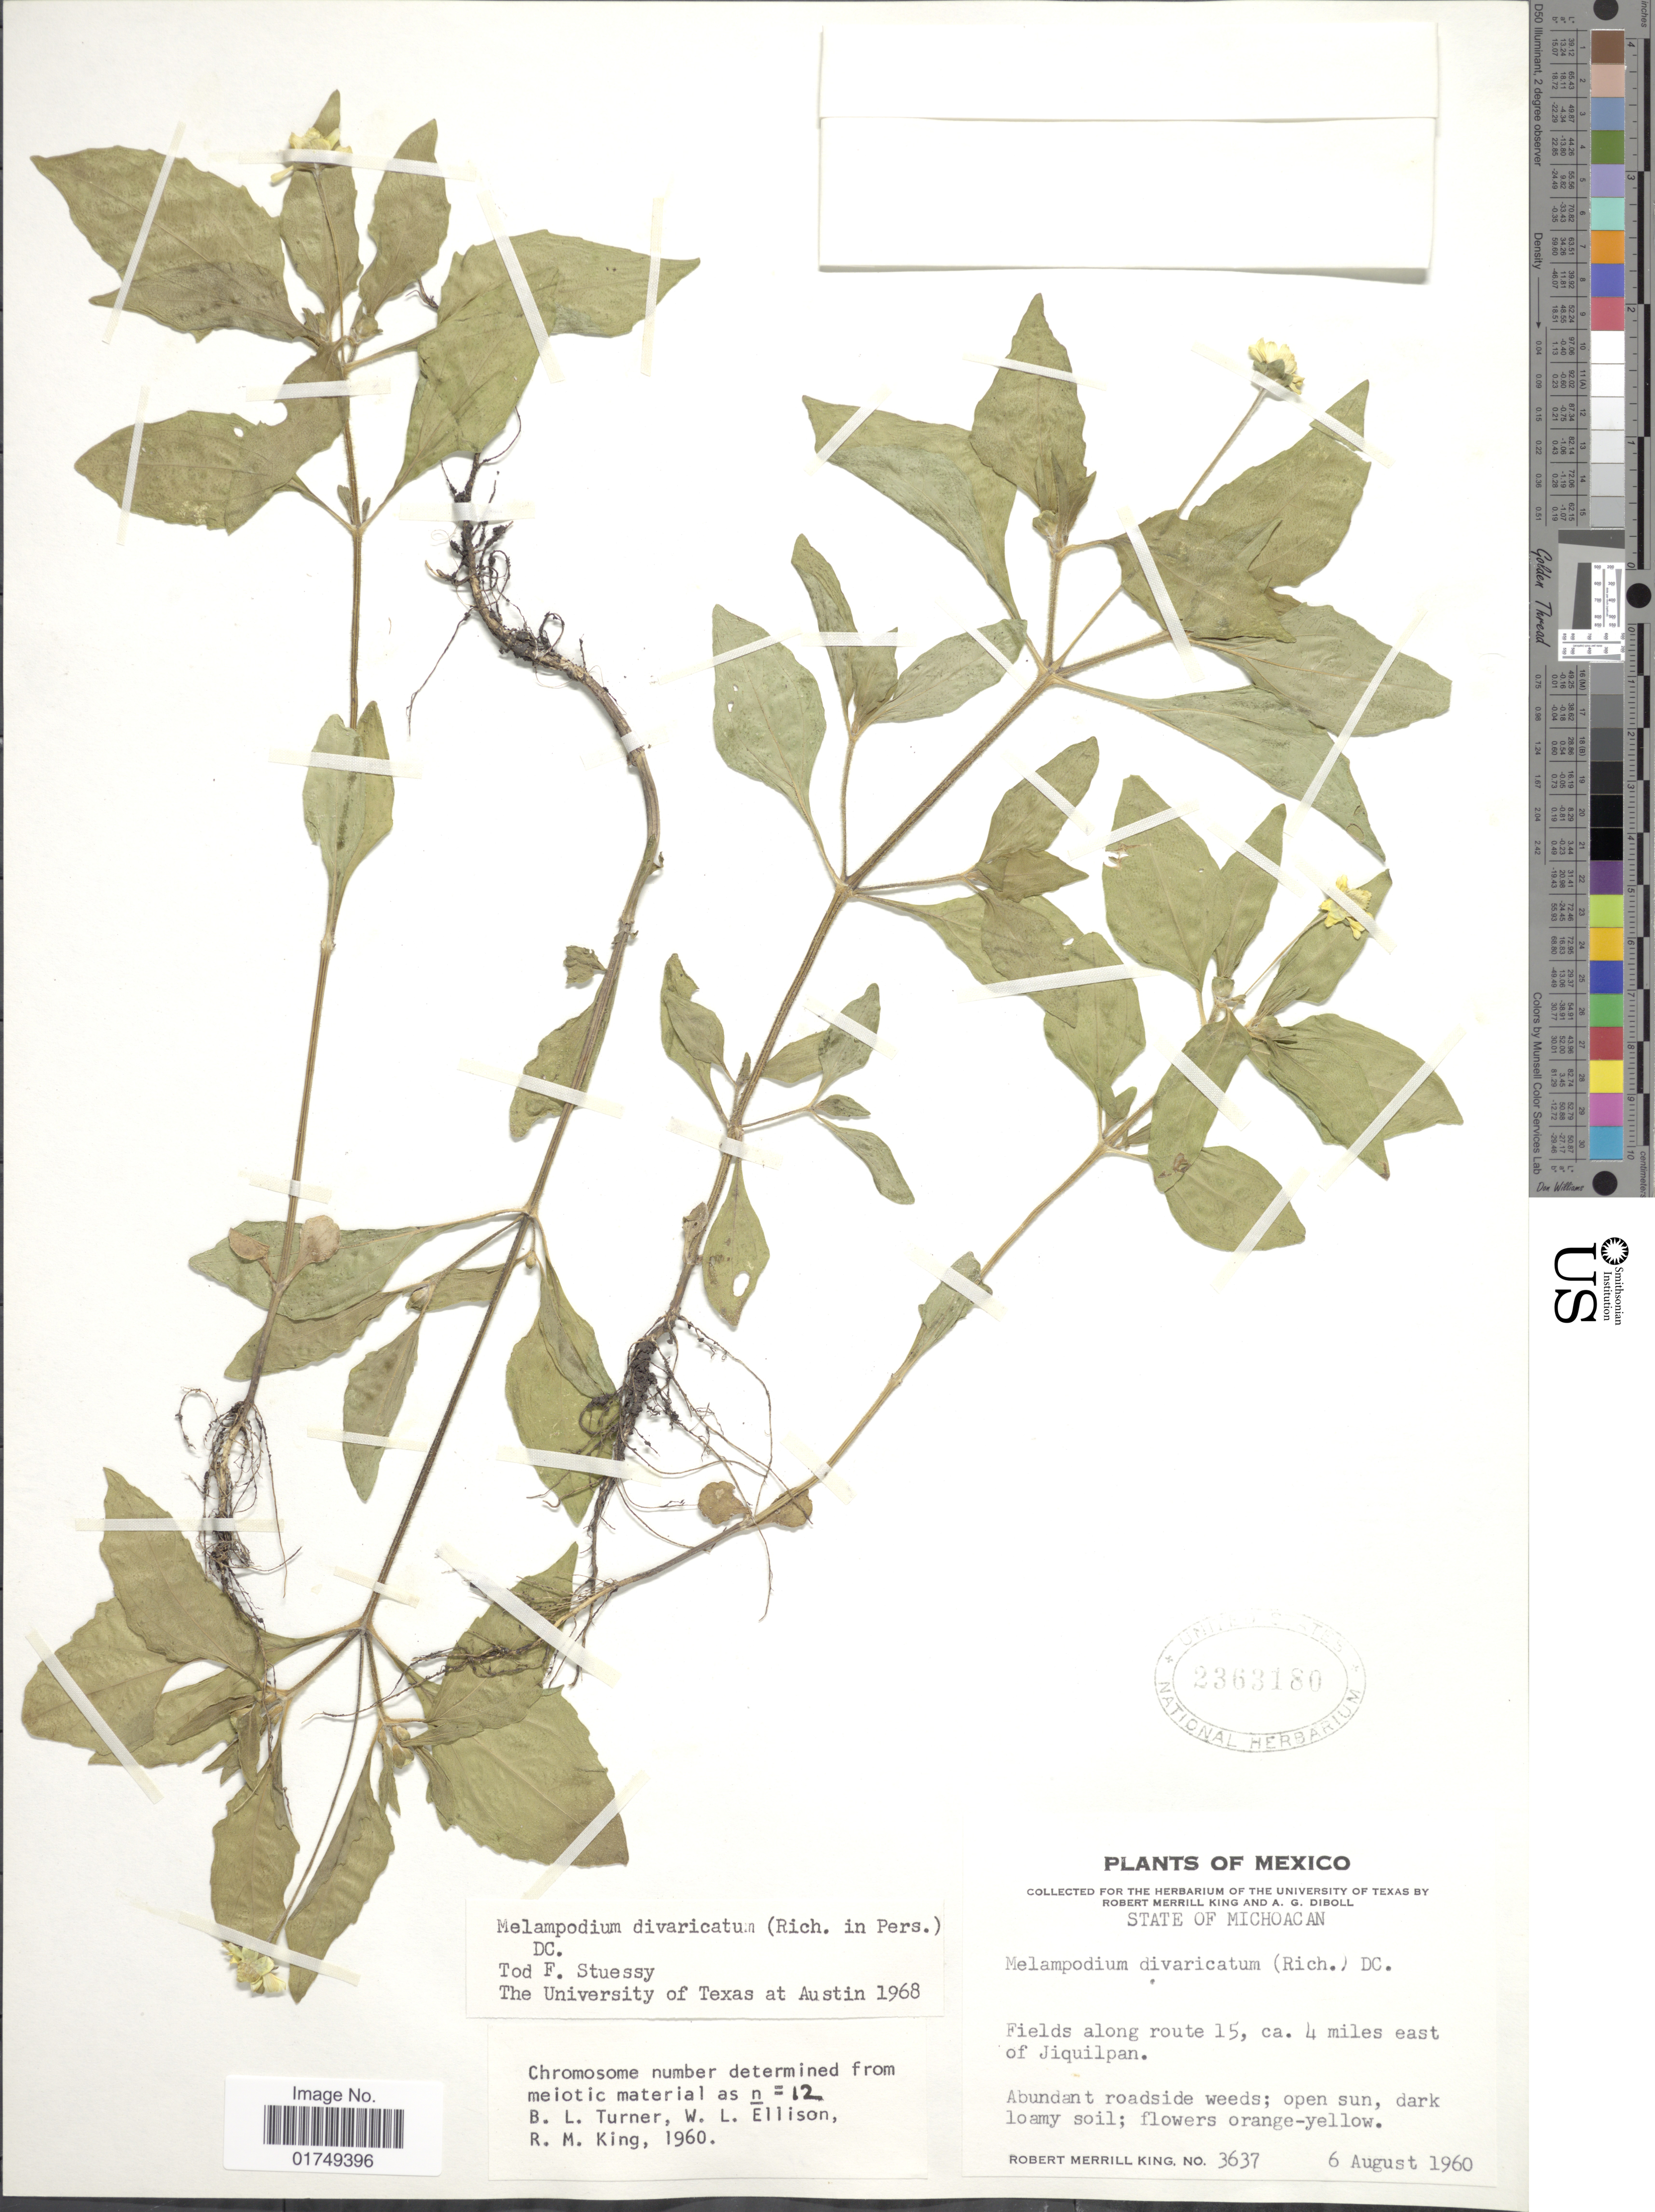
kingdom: Plantae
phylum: Tracheophyta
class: Magnoliopsida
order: Asterales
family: Asteraceae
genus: Melampodium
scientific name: Melampodium divaricatum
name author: (Rich.) DC.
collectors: R. M. King & A. Diboll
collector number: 3637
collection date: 1960-08-06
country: Mexico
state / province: Michoacán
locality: Fields along route 15, ca 4 miles east of Jiquilpan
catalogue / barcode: US 2363180